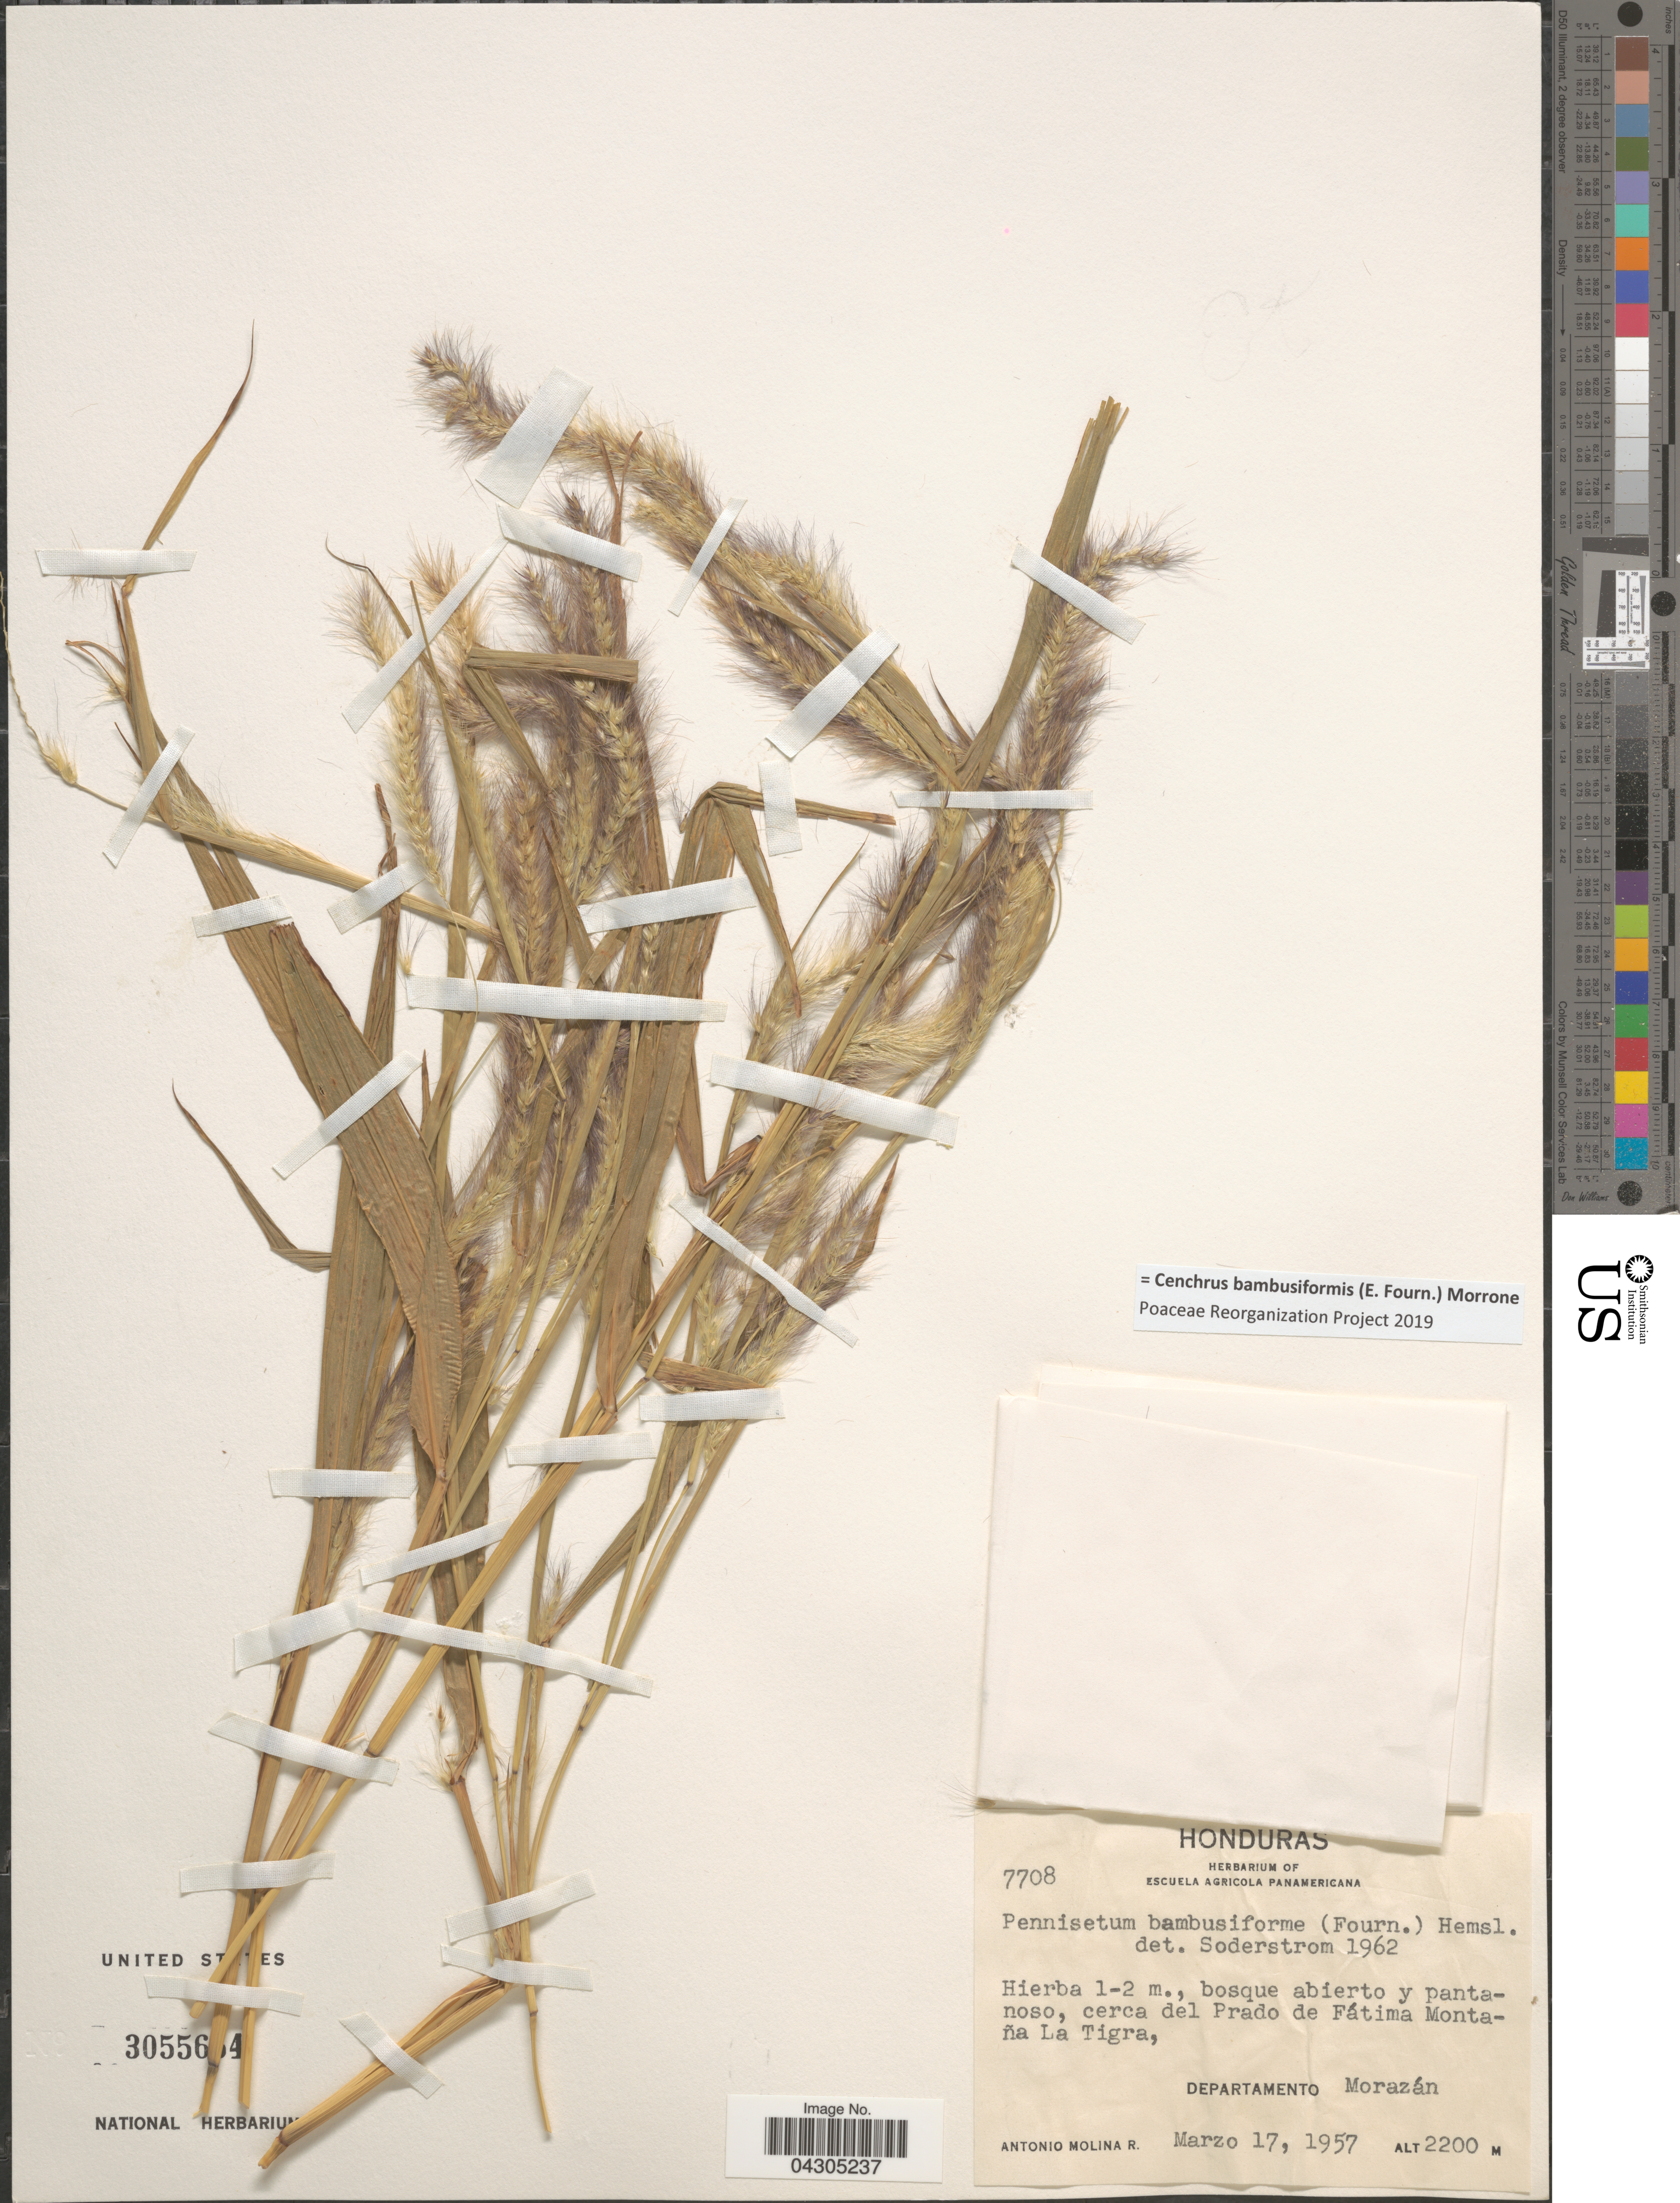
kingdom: Plantae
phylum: Tracheophyta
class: Liliopsida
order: Poales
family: Poaceae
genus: Cenchrus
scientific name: Cenchrus bambusiformis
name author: (E. Fourn.) Morrone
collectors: A. Molina R.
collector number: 7708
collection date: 1957-03-17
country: Honduras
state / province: Fco. Morazán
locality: Cerca del Prado de Fátima Montaña La Tigra, Departamento Morazán.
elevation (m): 2200